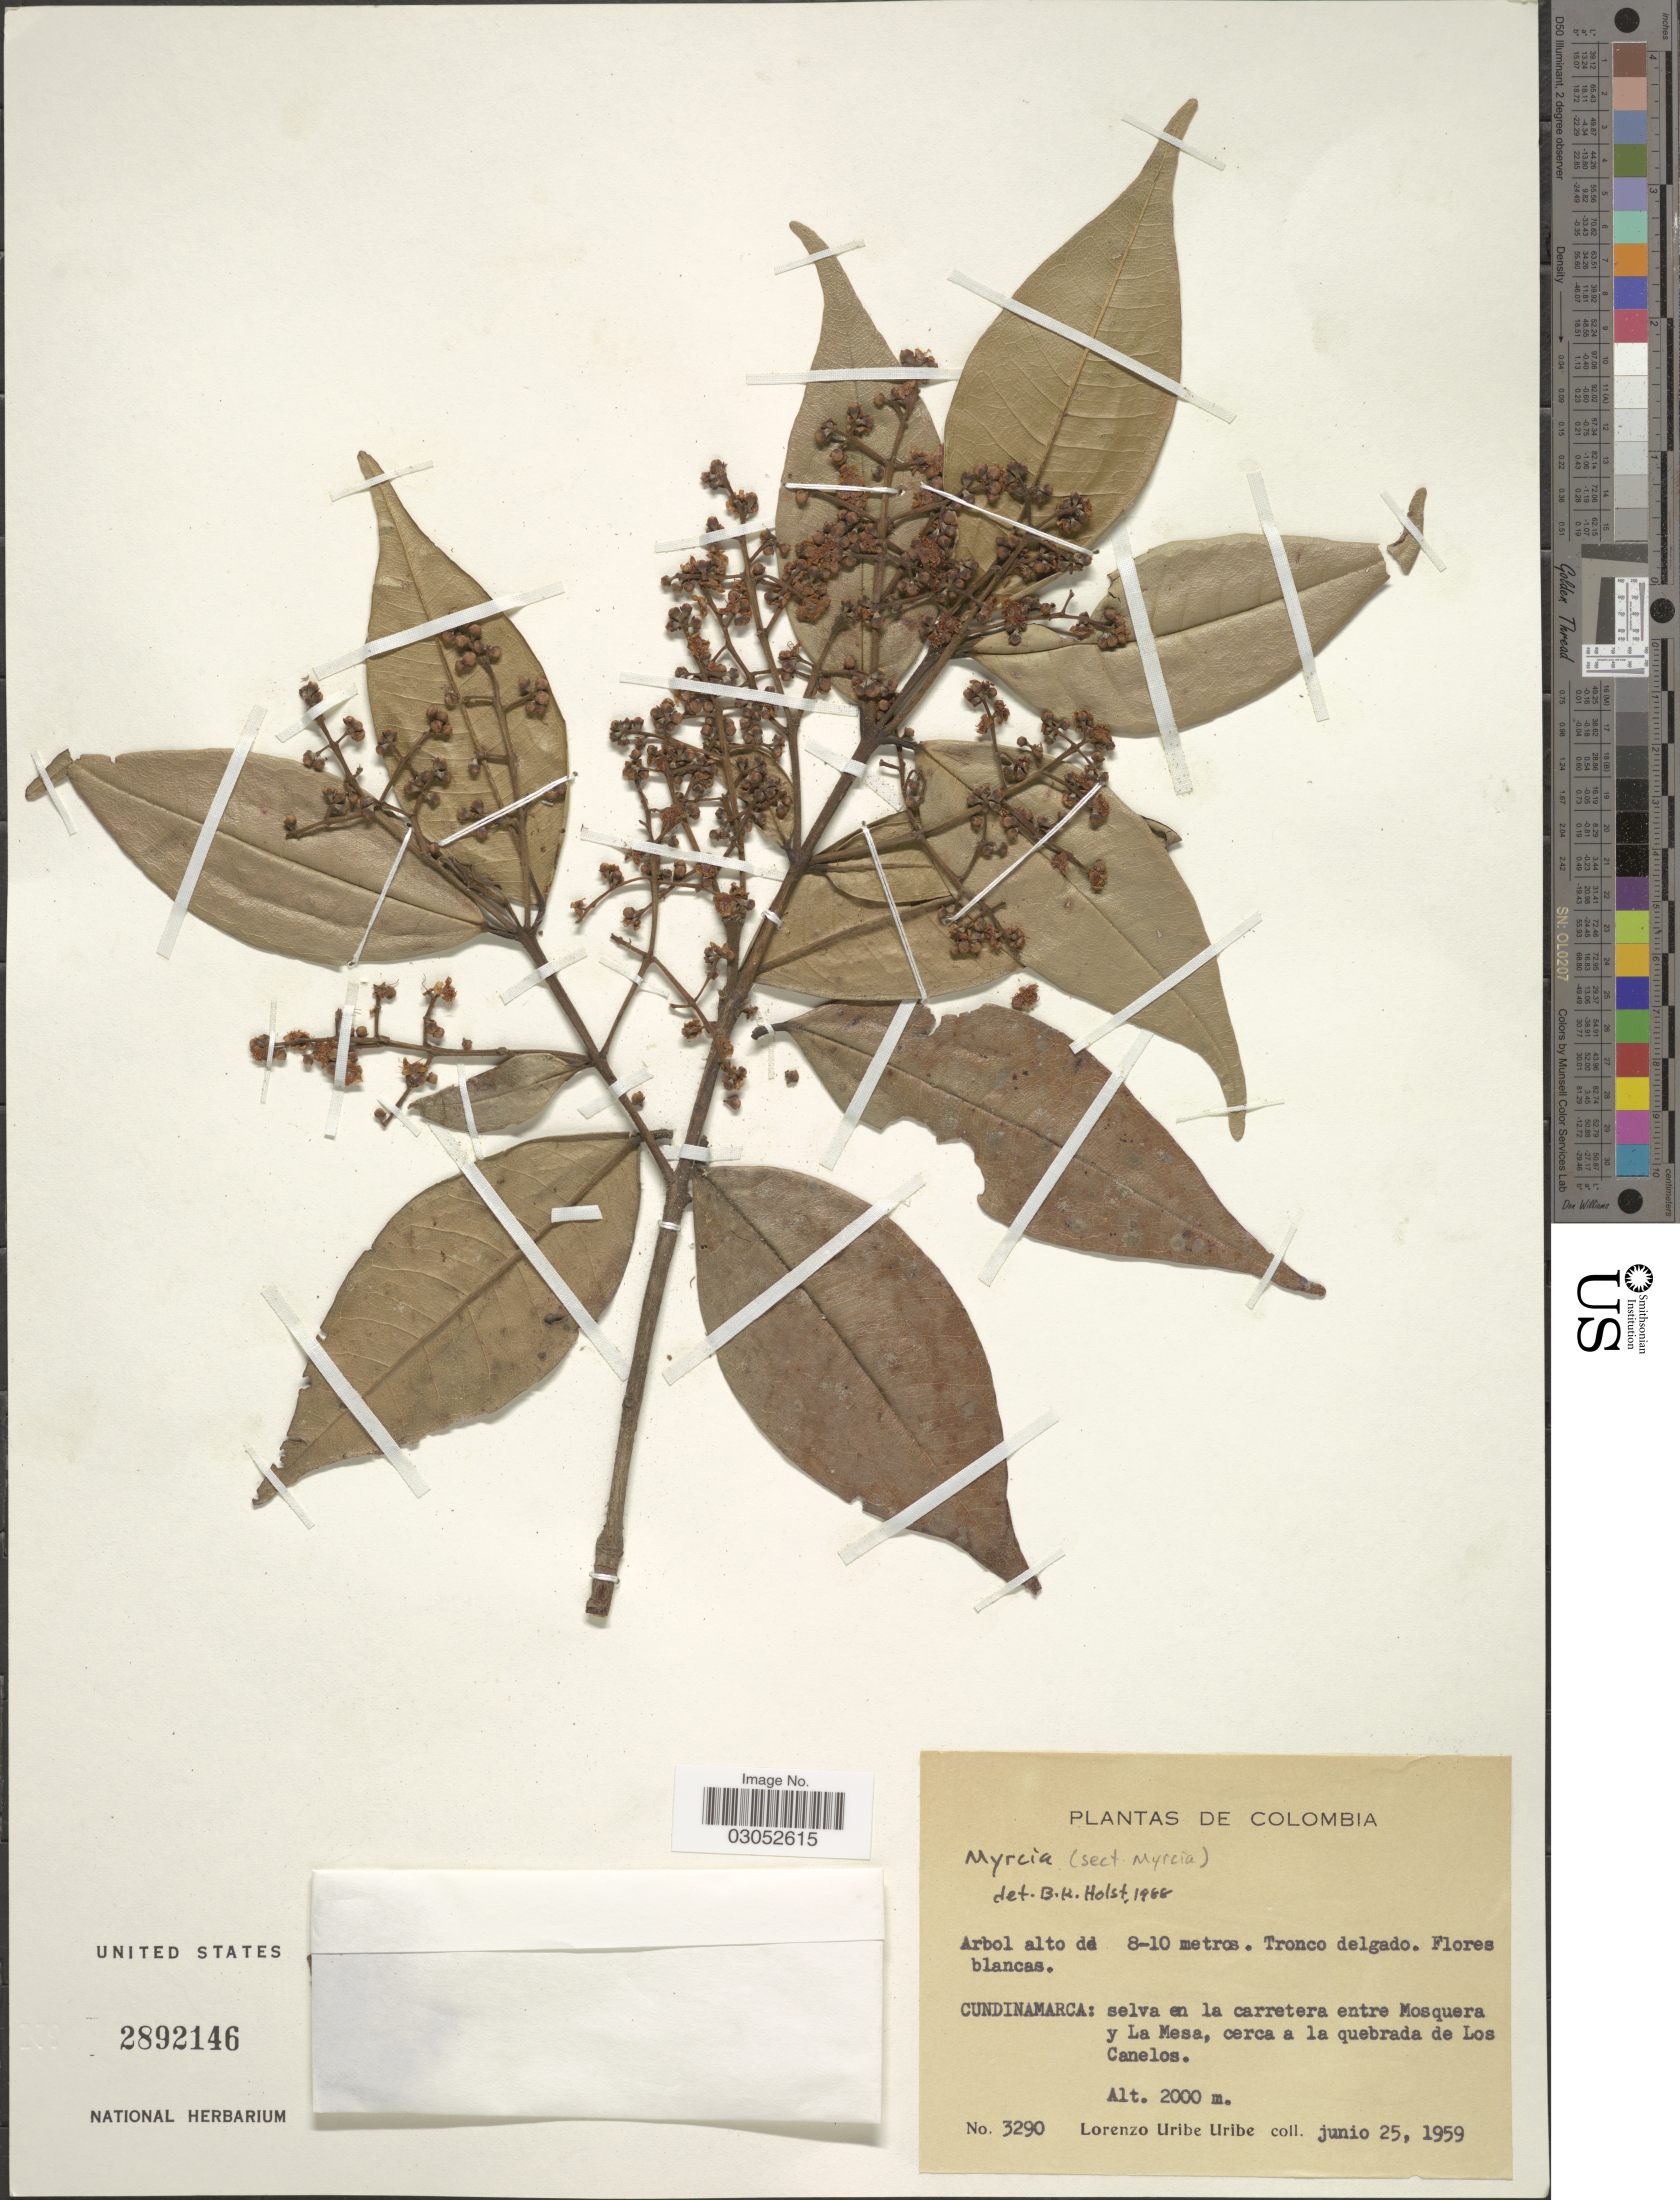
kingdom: Plantae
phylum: Tracheophyta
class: Magnoliopsida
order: Myrtales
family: Myrtaceae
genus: Myrcia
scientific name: Myrcia sp.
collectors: L. Uribe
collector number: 3290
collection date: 1959-06-25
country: Colombia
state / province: Cundinamarca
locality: Selva en la carretera entre Mosquera y La Mesa, cerca a la quebrada de Los Canelos.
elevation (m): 2000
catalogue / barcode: US 2892146